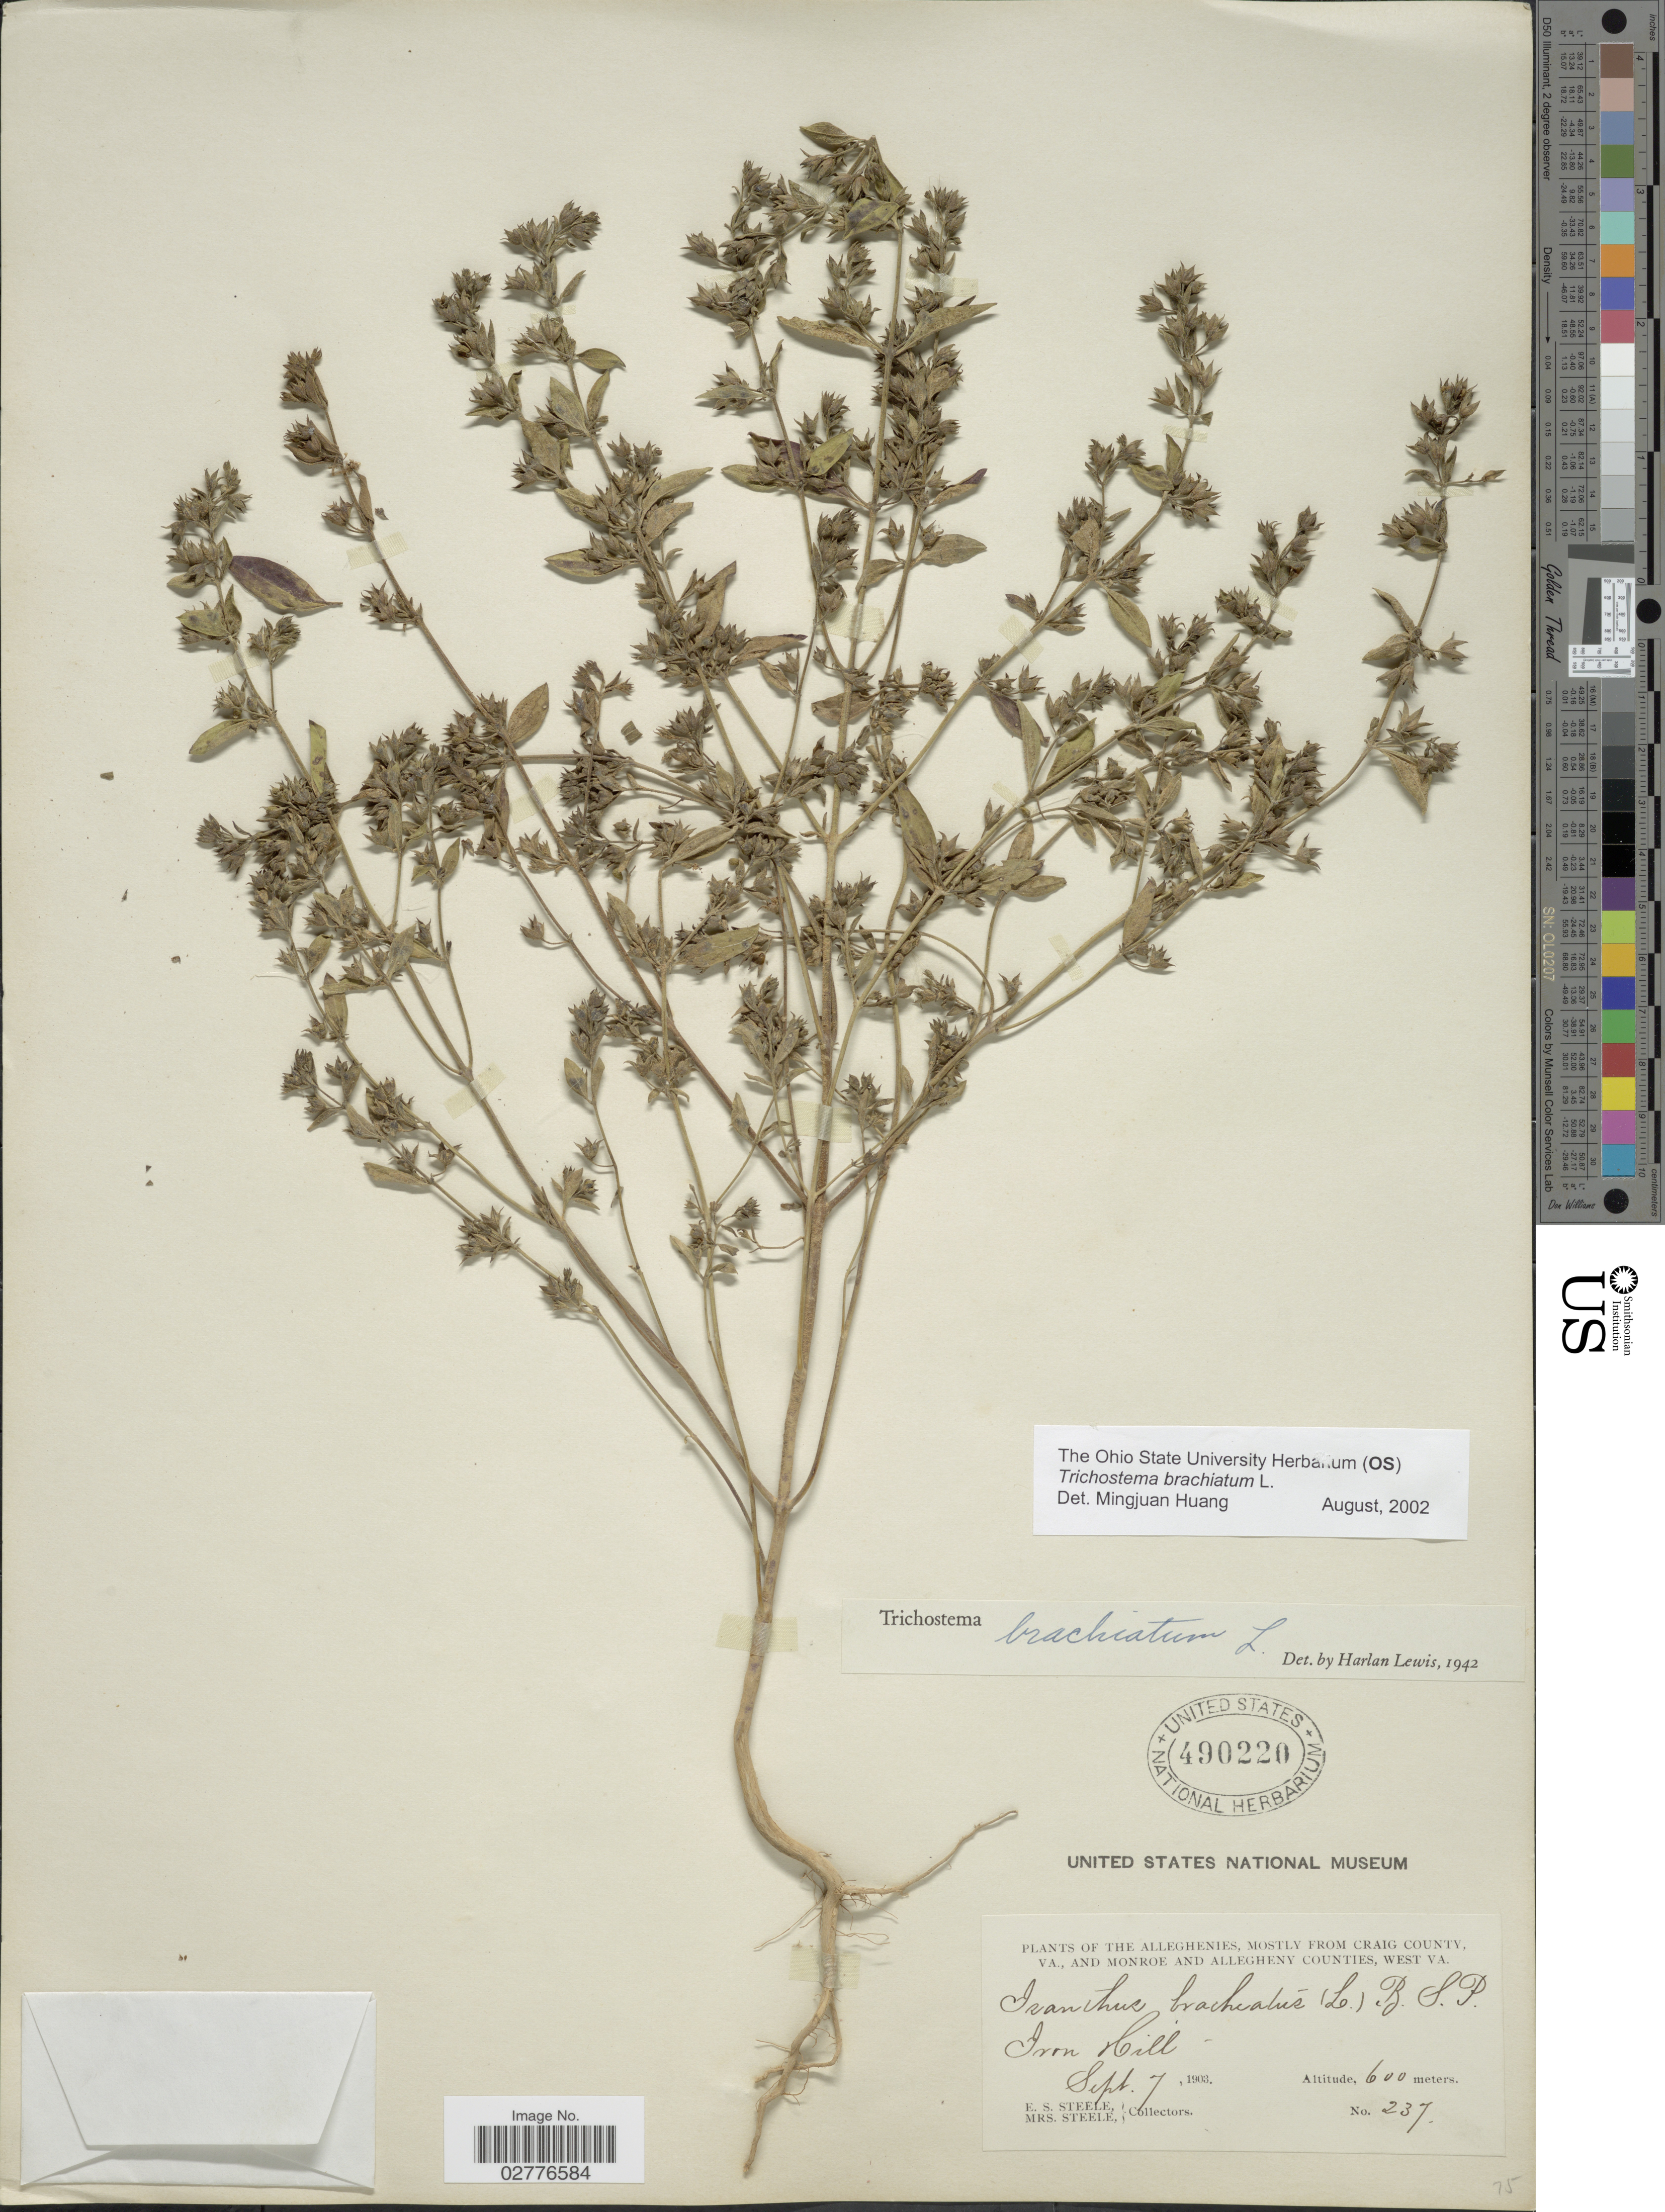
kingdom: Plantae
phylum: Tracheophyta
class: Magnoliopsida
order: Lamiales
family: Lamiaceae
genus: Trichostema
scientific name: Trichostema brachiatum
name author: L.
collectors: E. Steele & Mrs. E. S. Steele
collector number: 237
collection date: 1903-09-07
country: United States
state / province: Virginia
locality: Alleghenies, mostly from Craig County, Va., and Monroe and Allegheny Counties, West Va. Iron Hill.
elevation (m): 600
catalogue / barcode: US 490220